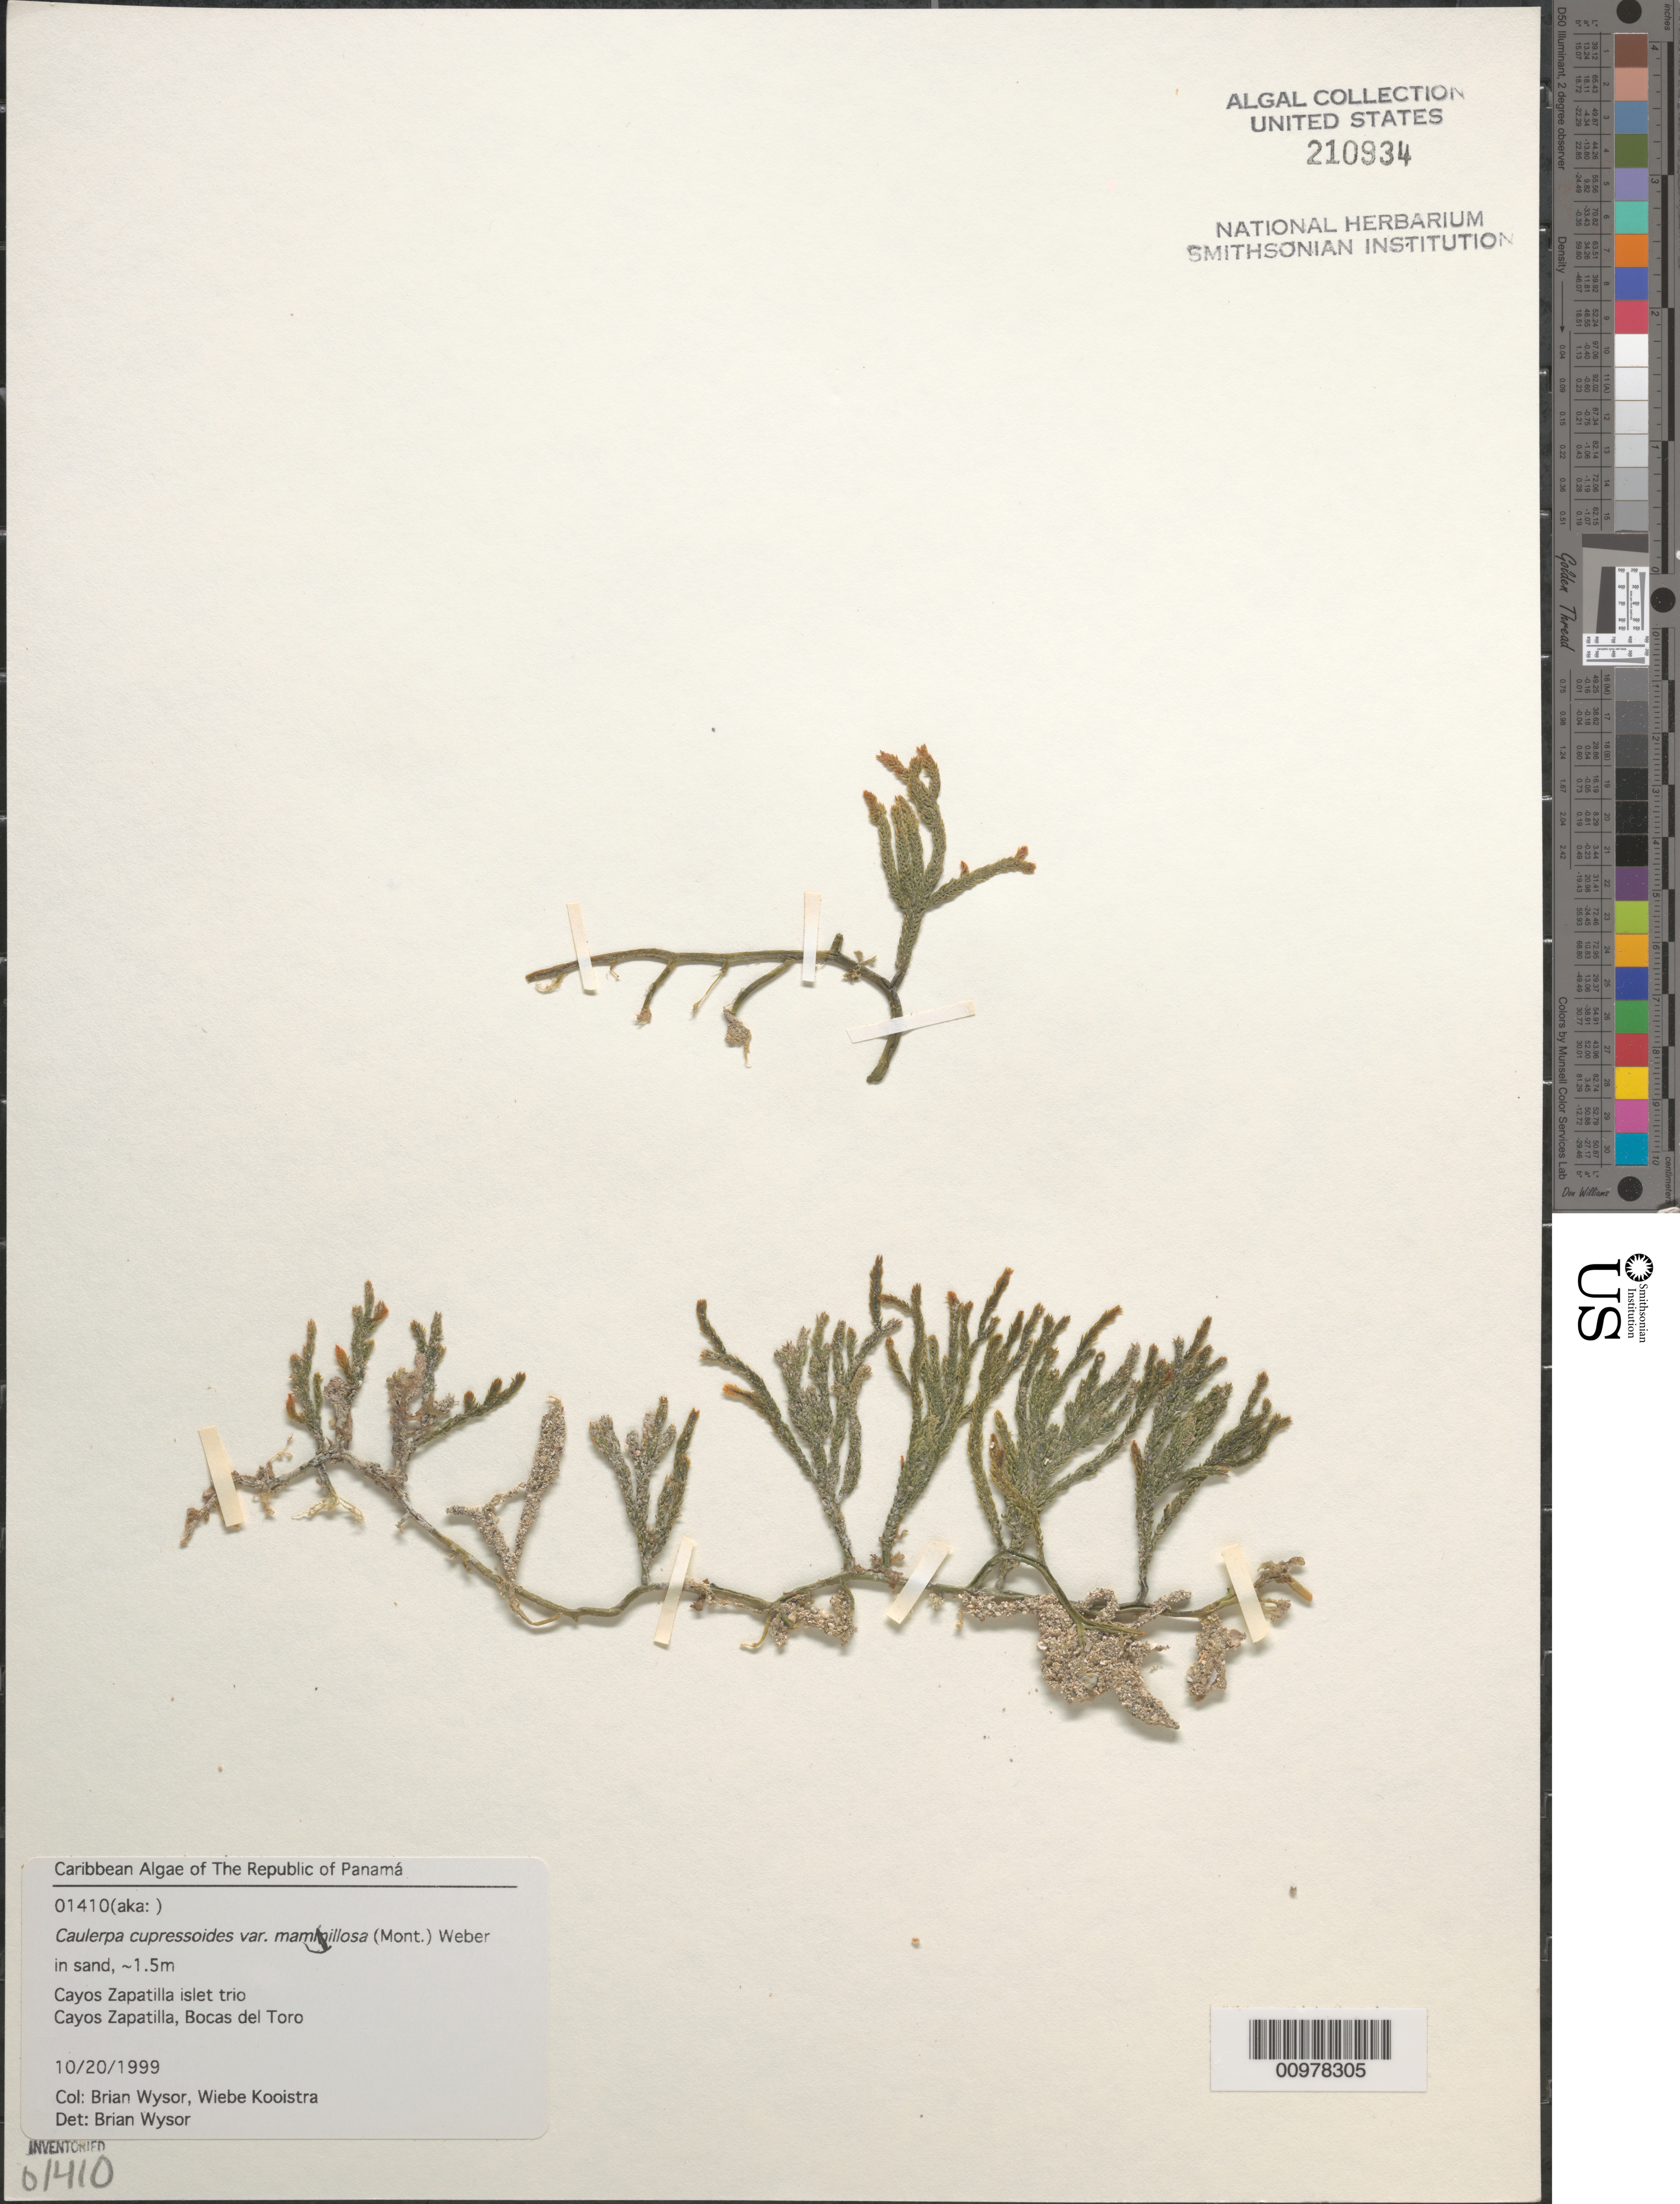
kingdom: Plantae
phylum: Chlorophyta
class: Ulvophyceae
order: Bryopsidales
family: Caulerpaceae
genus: Caulerpa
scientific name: Caulerpa cupressoides var. mamillosa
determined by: Wysor, B.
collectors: B. Wysor & W. Kooistra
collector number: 01410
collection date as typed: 20 Oct 1999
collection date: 1999-10-20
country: Panama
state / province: Bocas del Toro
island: Cayos Zapatilla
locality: Islet trio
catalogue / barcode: US 210934